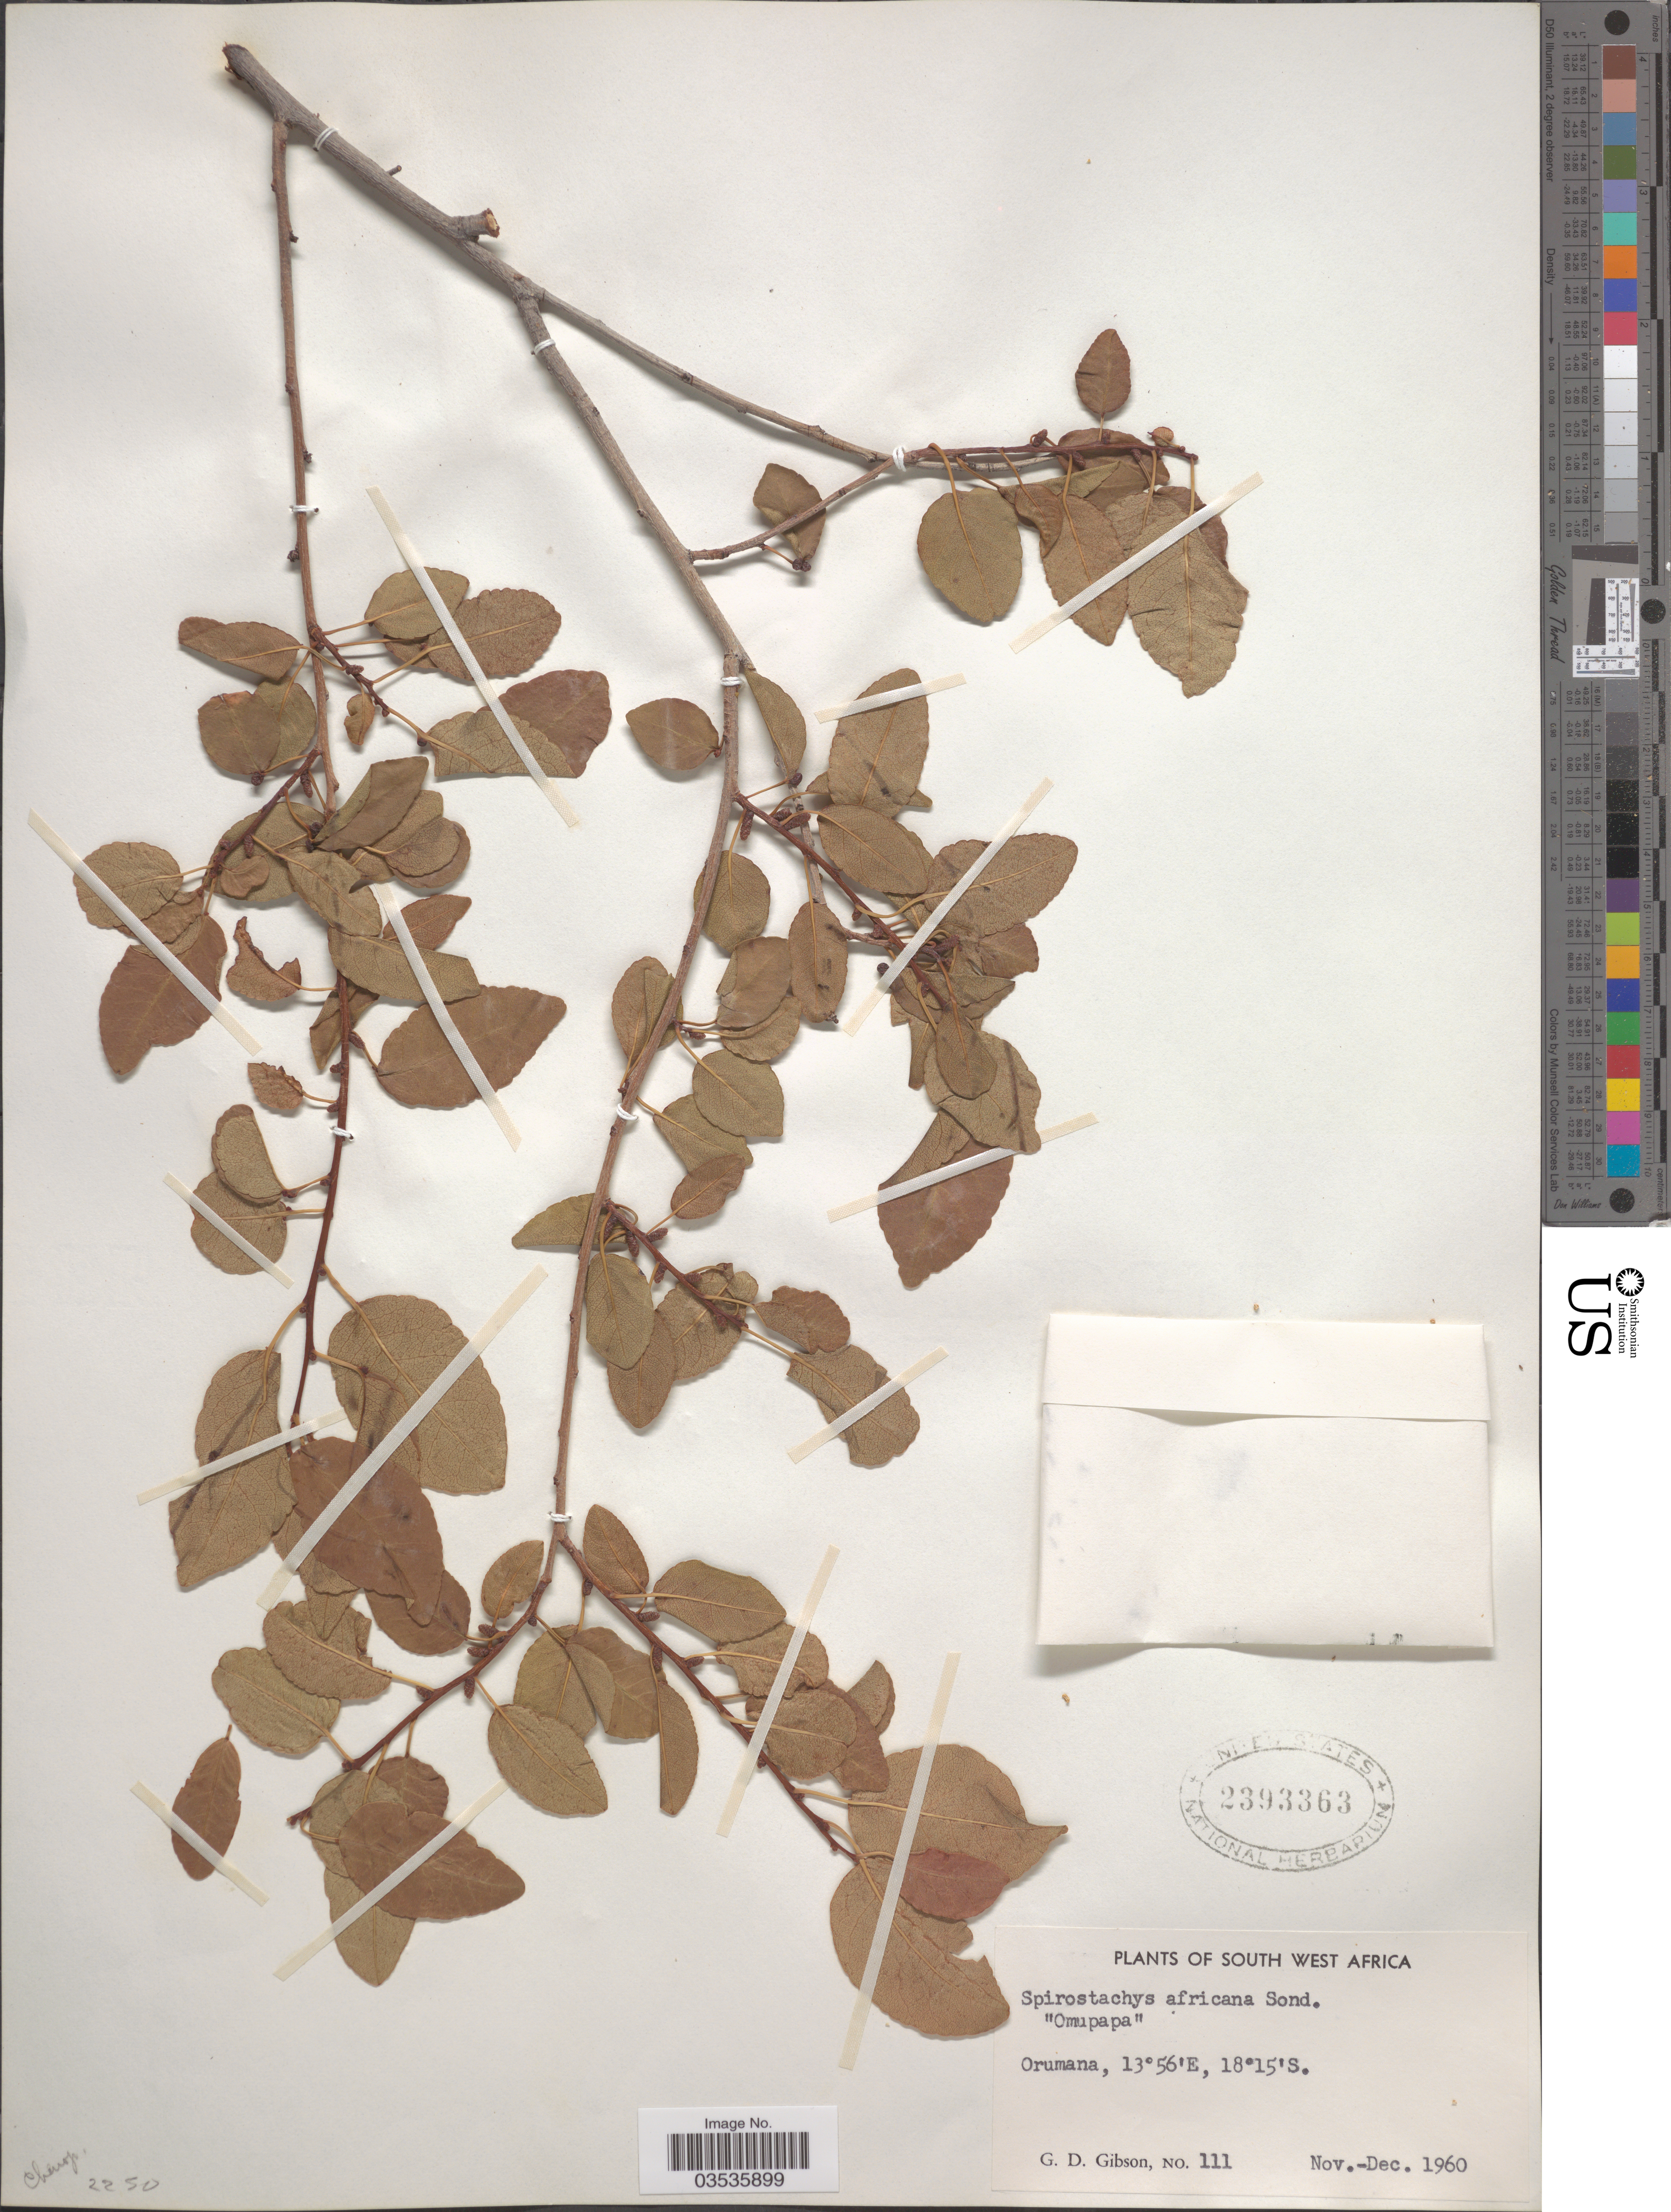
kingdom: Plantae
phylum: Tracheophyta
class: Magnoliopsida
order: Malpighiales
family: Euphorbiaceae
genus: Excoecaria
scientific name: Excoecaria africana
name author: (Sond.) Müll. Arg.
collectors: G. D. Gibson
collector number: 111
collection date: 1960-11/1960-12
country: Namibia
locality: South West Africa. Orumana.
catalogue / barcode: US 2393363